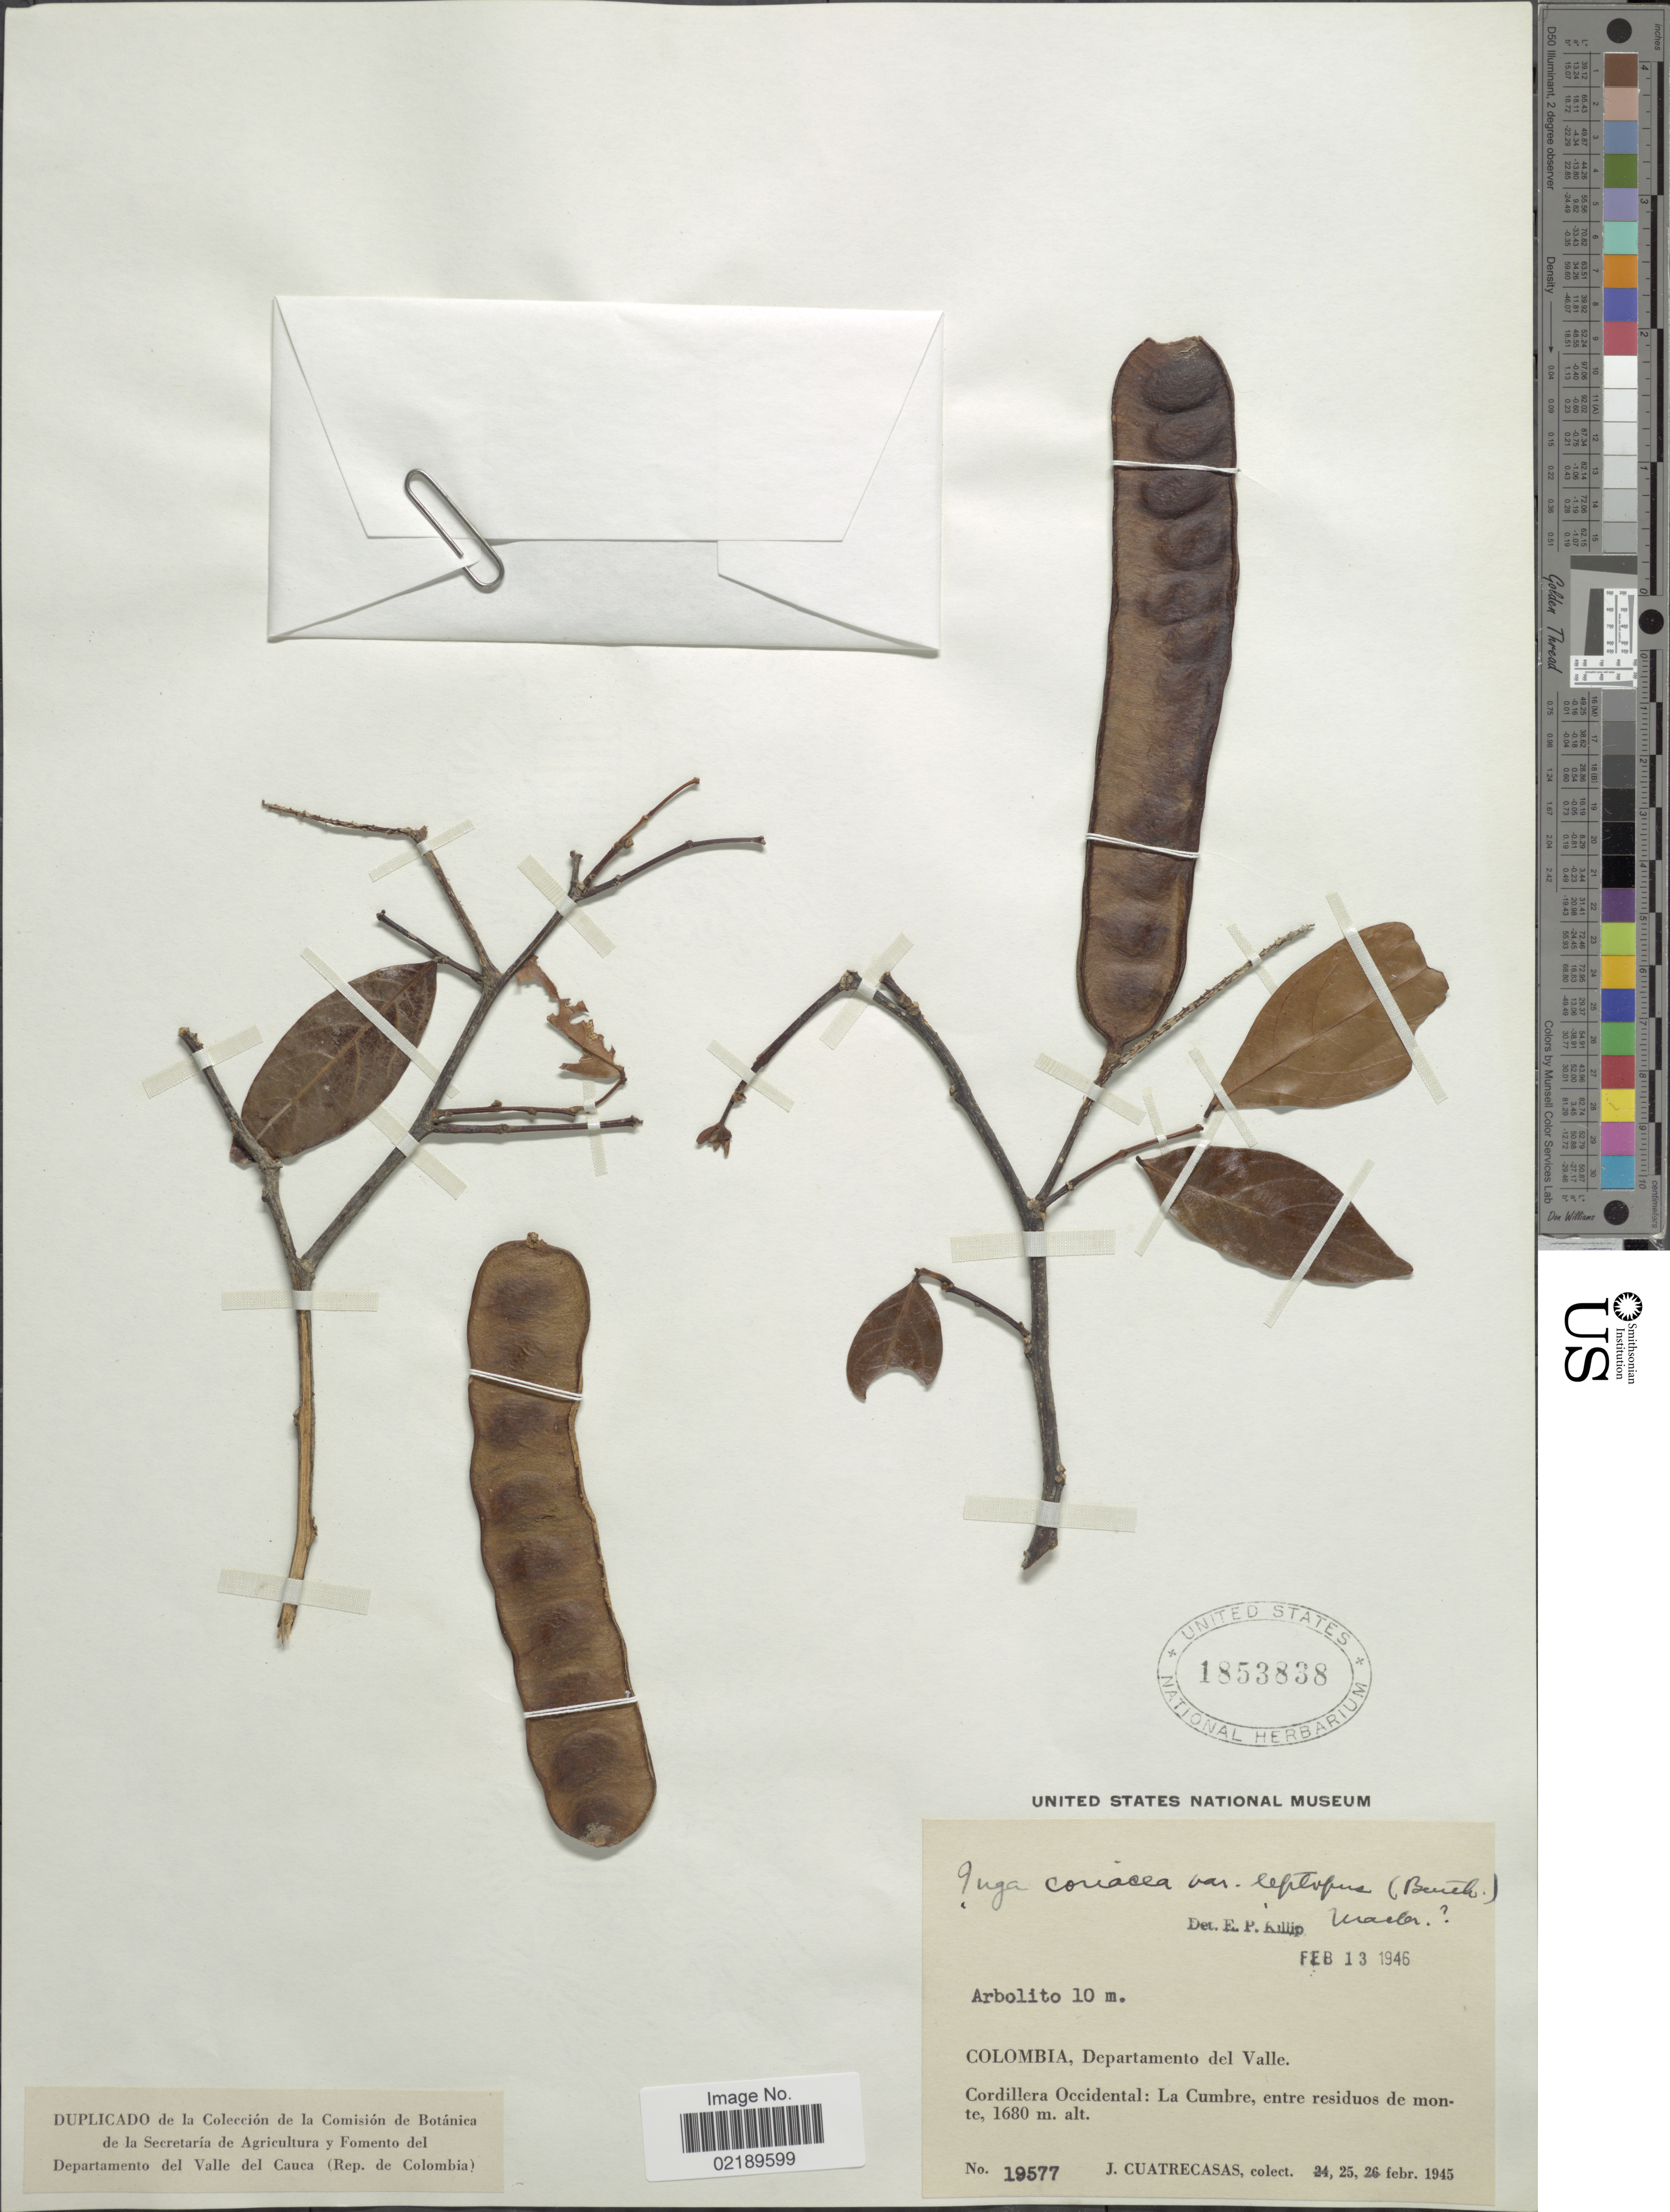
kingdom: Plantae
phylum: Tracheophyta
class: Magnoliopsida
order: Fabales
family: Fabaceae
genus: Inga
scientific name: Inga sertulifera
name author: DC.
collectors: J. Cuatrecasas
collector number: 19577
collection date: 1945-02-25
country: Colombia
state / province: Valle del Cauca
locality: Valle, Cordillera Occidental: La Cumbre, entre residuos de monte.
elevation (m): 1680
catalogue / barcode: US 1853838